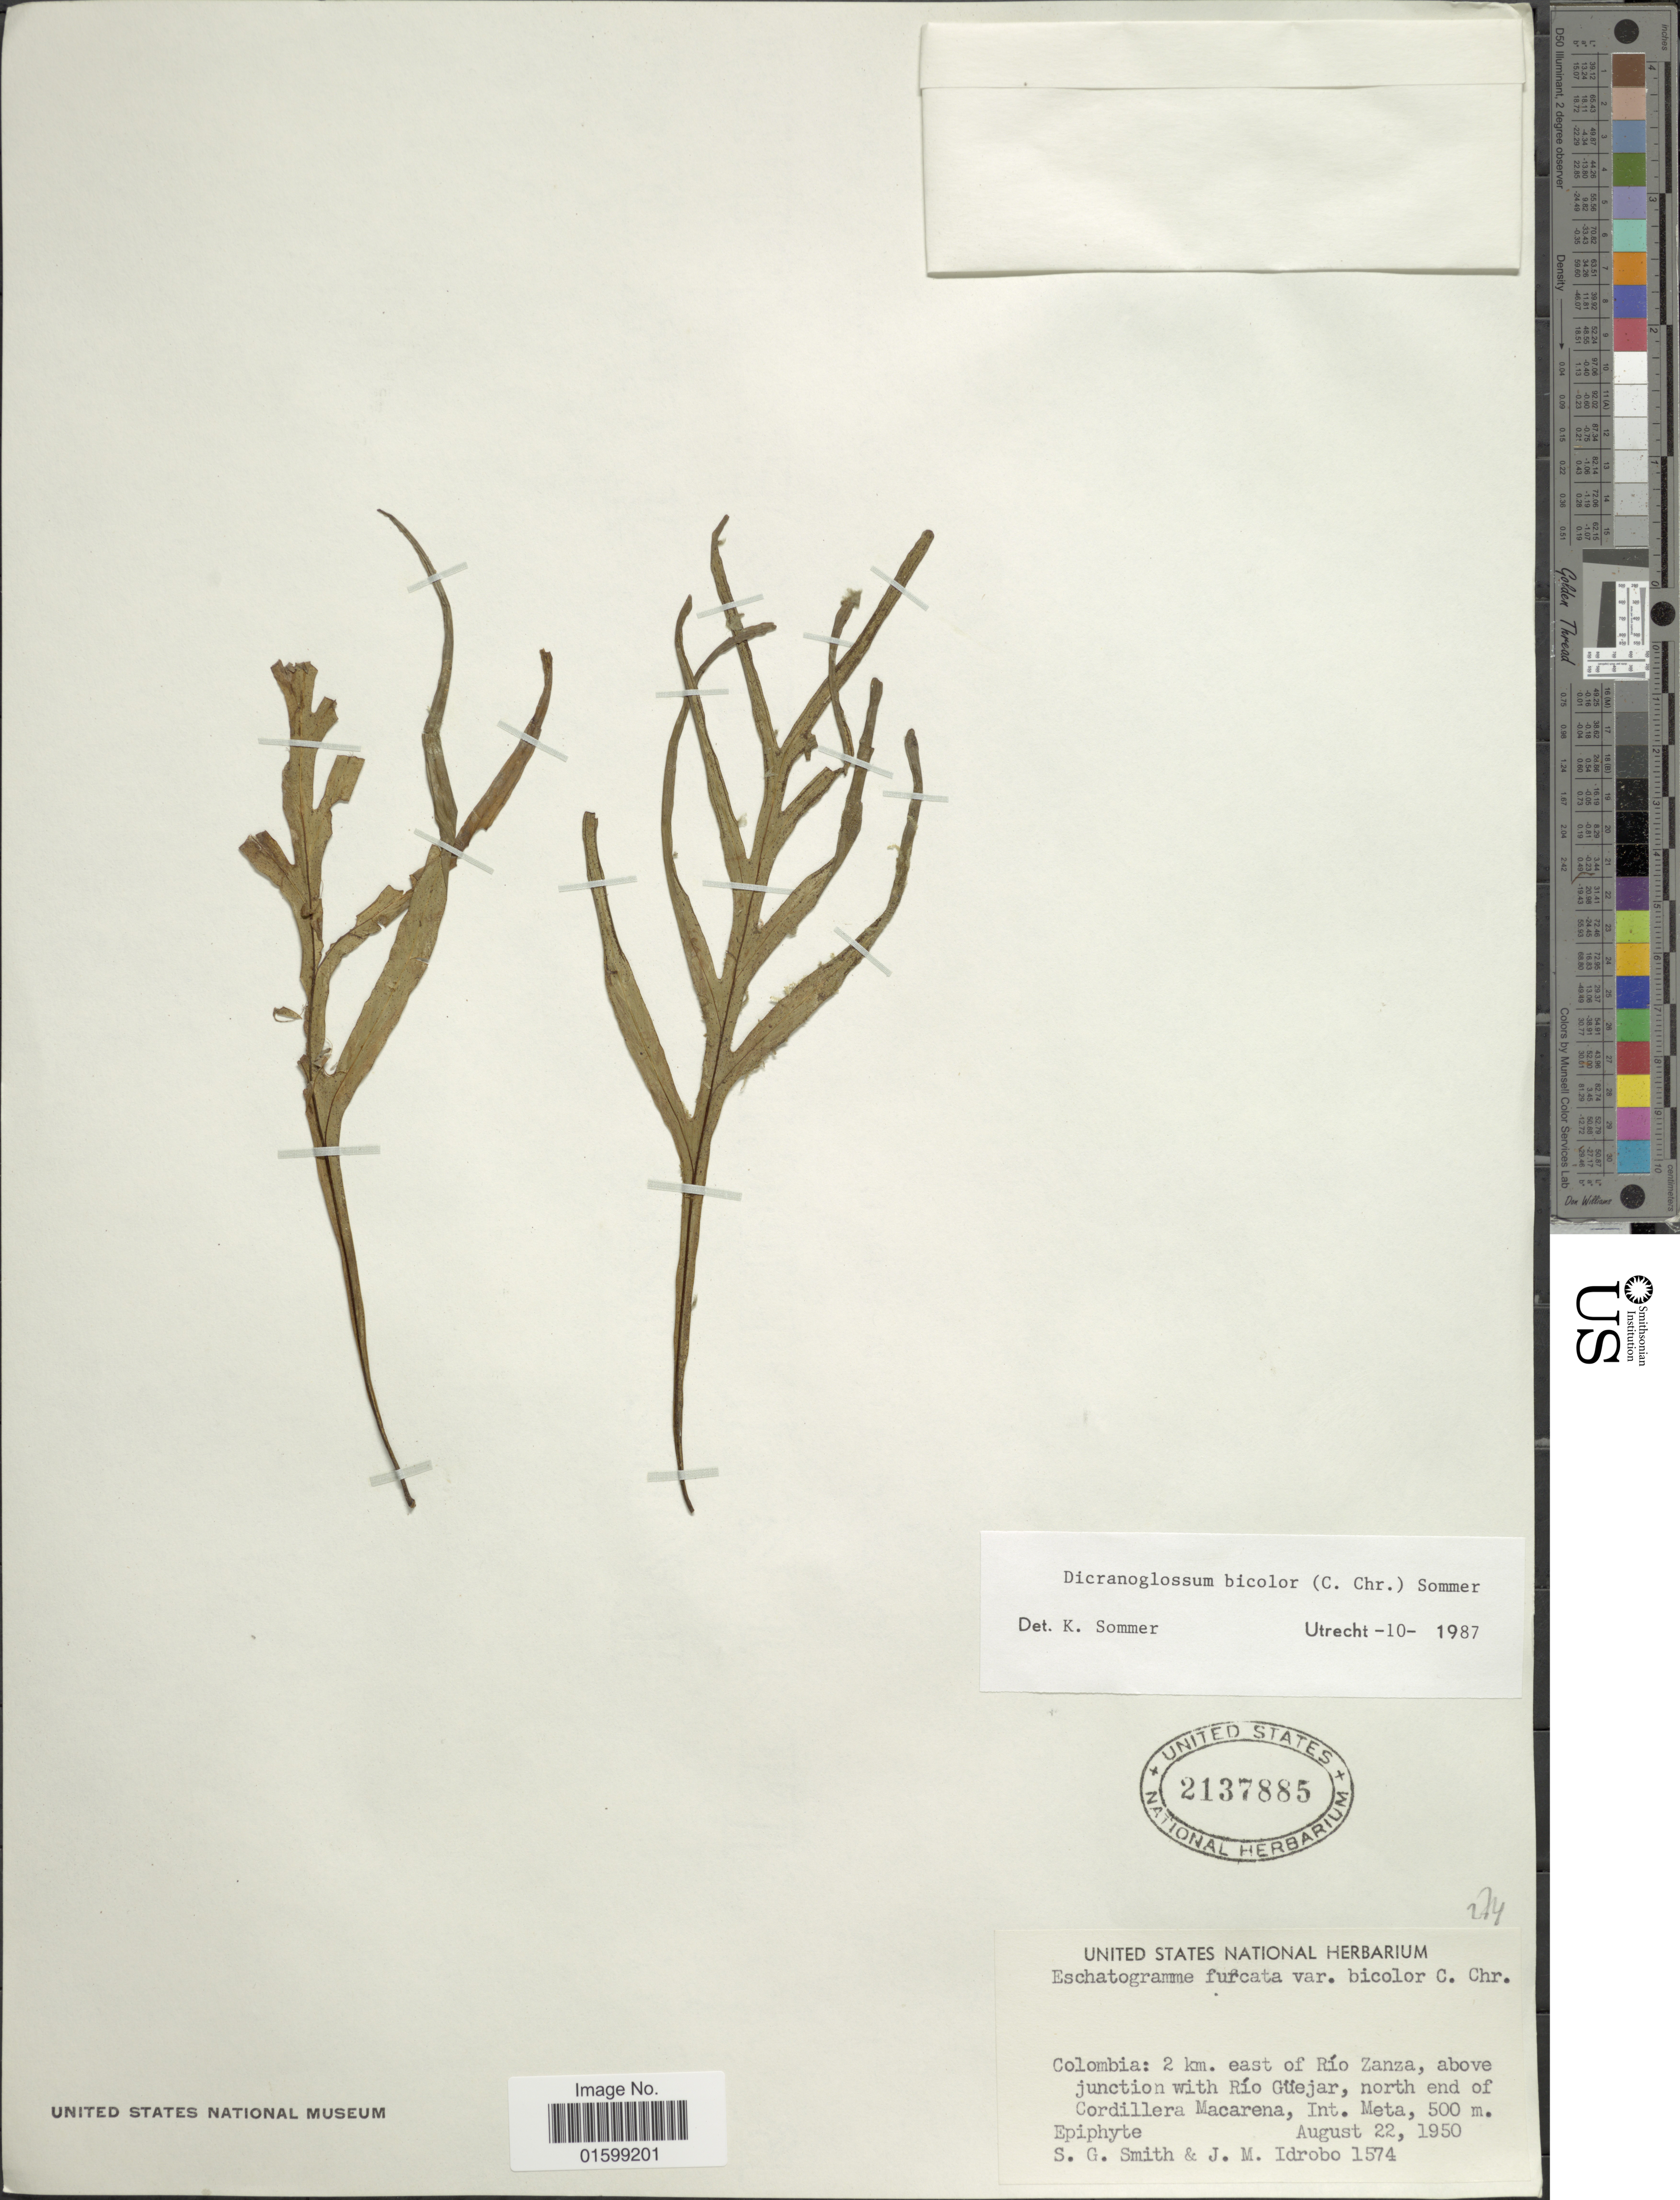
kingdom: Plantae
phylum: Tracheophyta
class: Polypodiopsida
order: Polypodiales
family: Polypodiaceae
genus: Pleopeltis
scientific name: Pleopeltis furcata var. bicolor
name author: (L.) A.R. Sm.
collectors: S. G. Smith & J. M. Idrobo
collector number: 1574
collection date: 1950-08-22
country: Colombia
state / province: Meta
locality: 2 km. east of Río Zanza, above junction with Río Güejar, north end of Cordillera Macarena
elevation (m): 500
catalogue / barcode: US 2137885